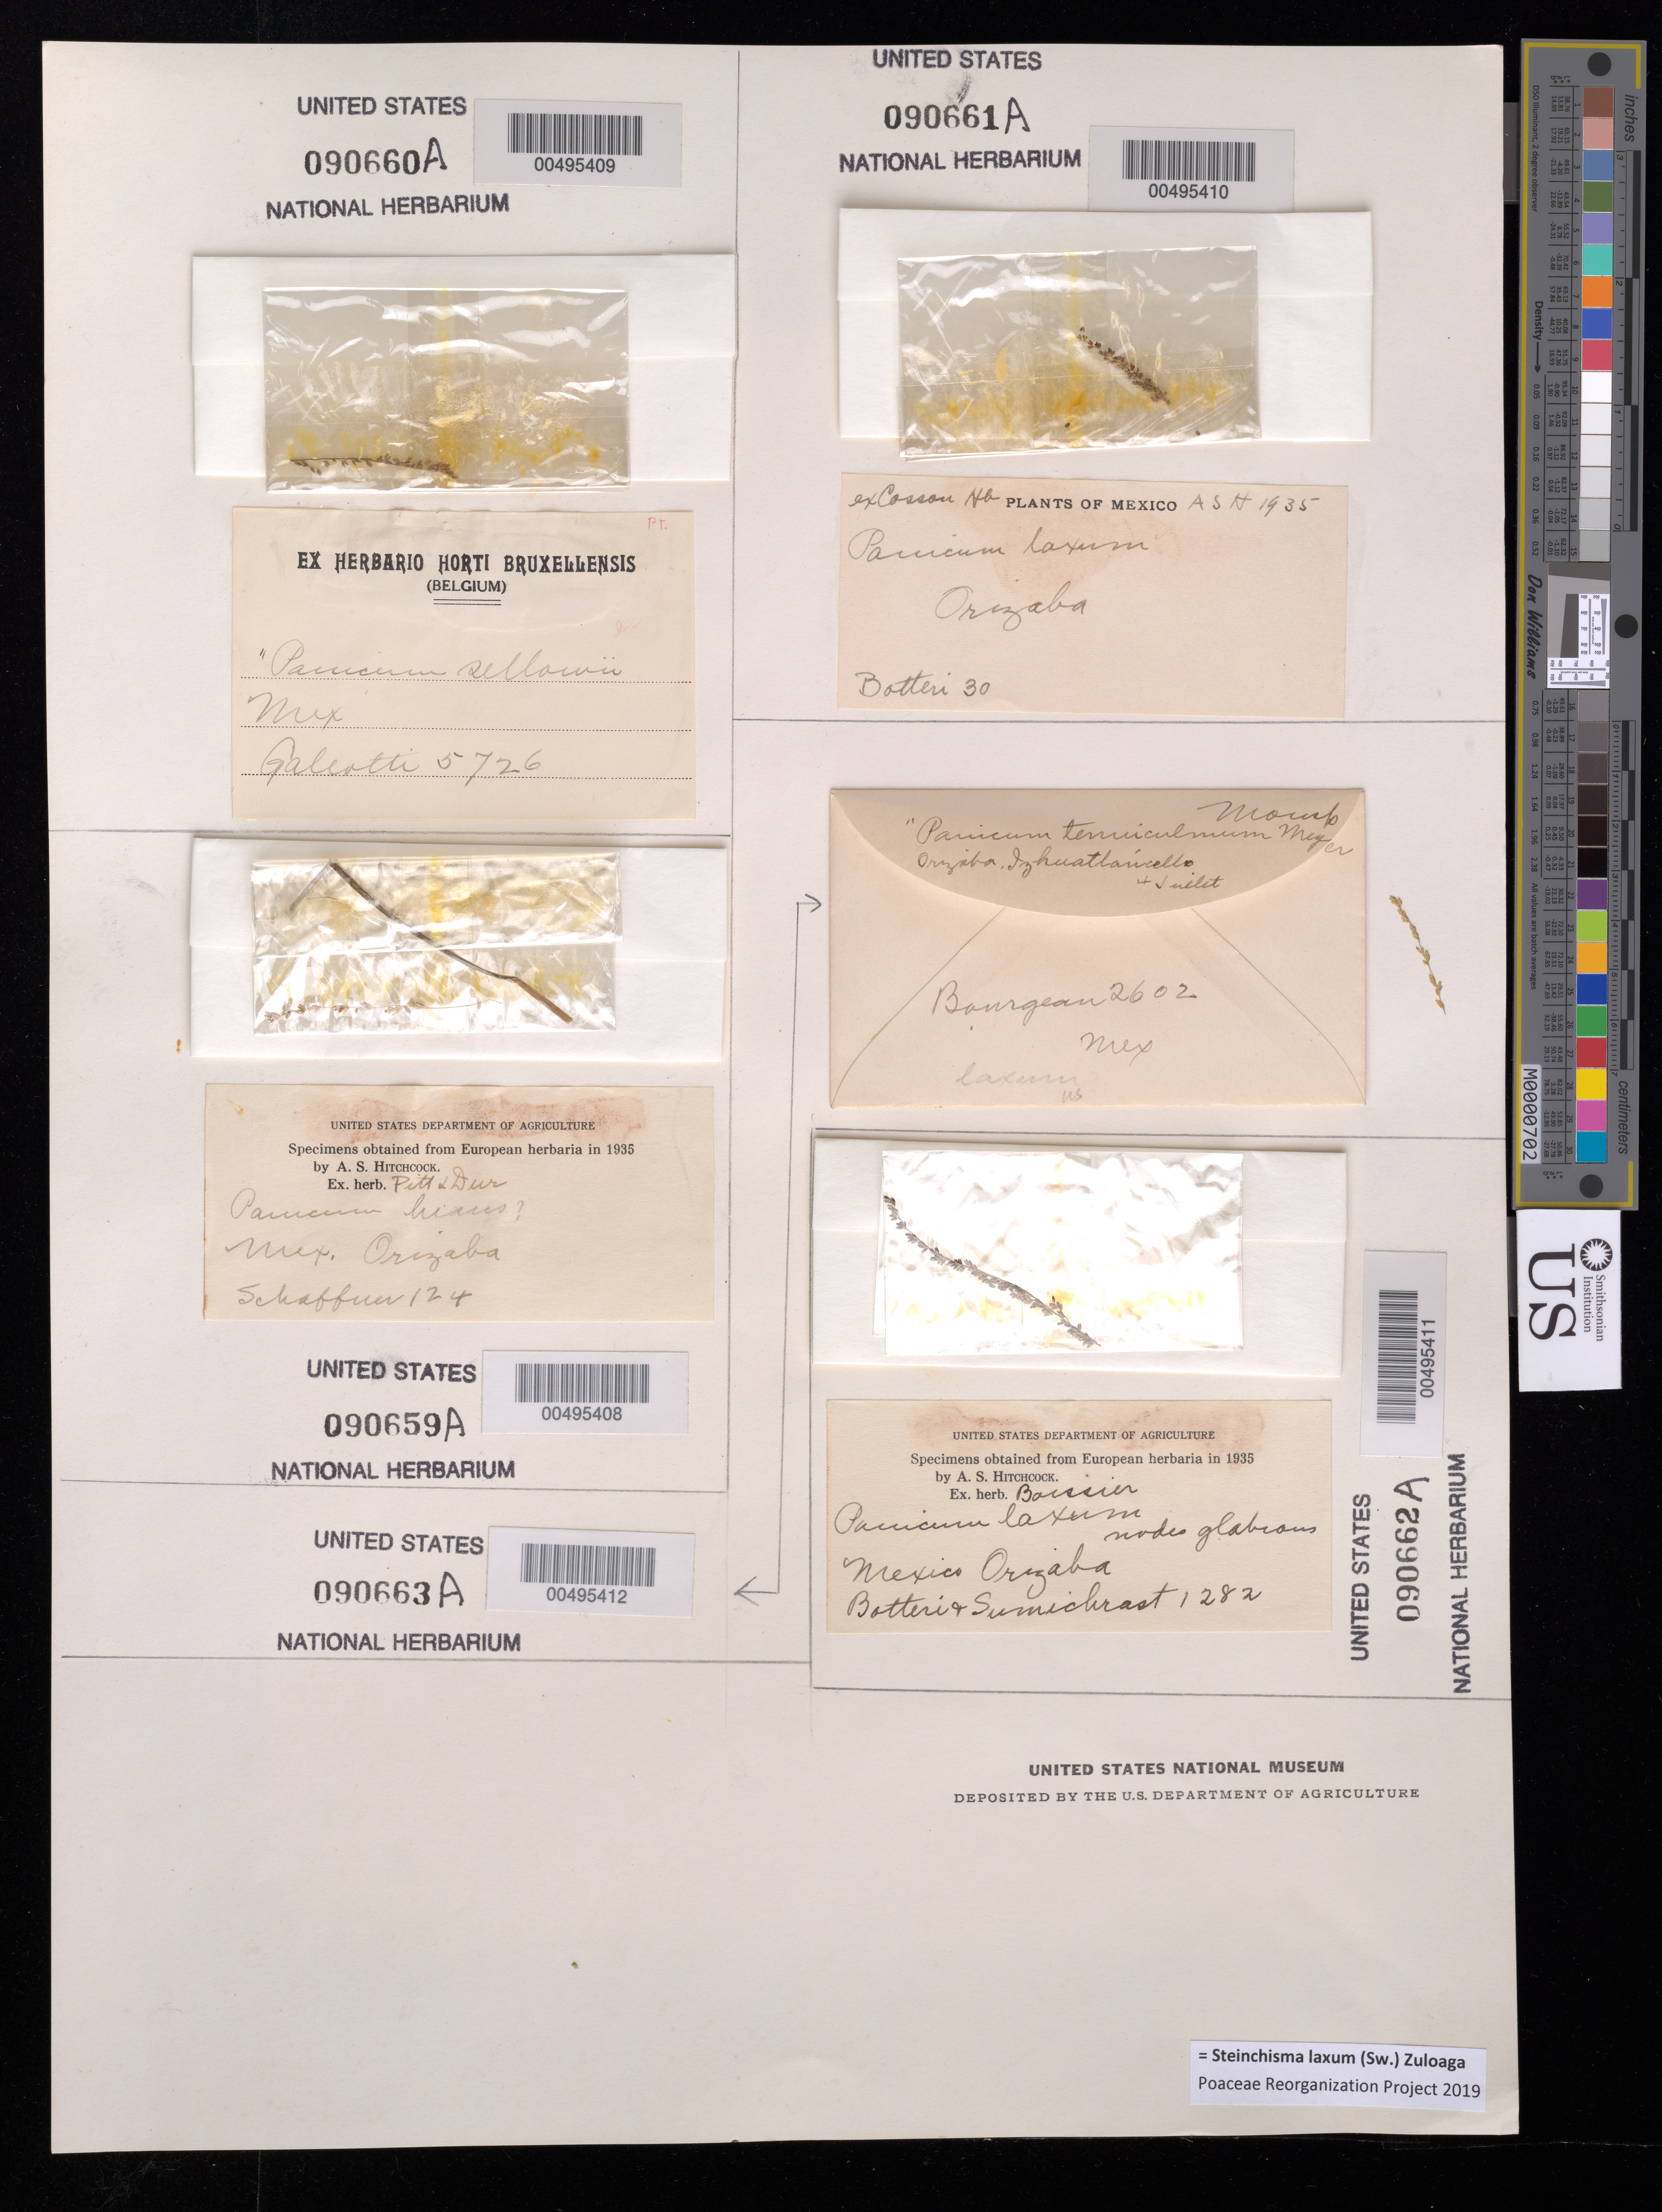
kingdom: Plantae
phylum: Tracheophyta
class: Liliopsida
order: Poales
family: Poaceae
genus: Panicum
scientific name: Panicum laxum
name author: Sw.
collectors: -. Bourgeau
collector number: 2602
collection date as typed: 4 Jul 1???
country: Mexico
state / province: Veracruz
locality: Orizaba, Izhuatlancello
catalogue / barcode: US 90663A